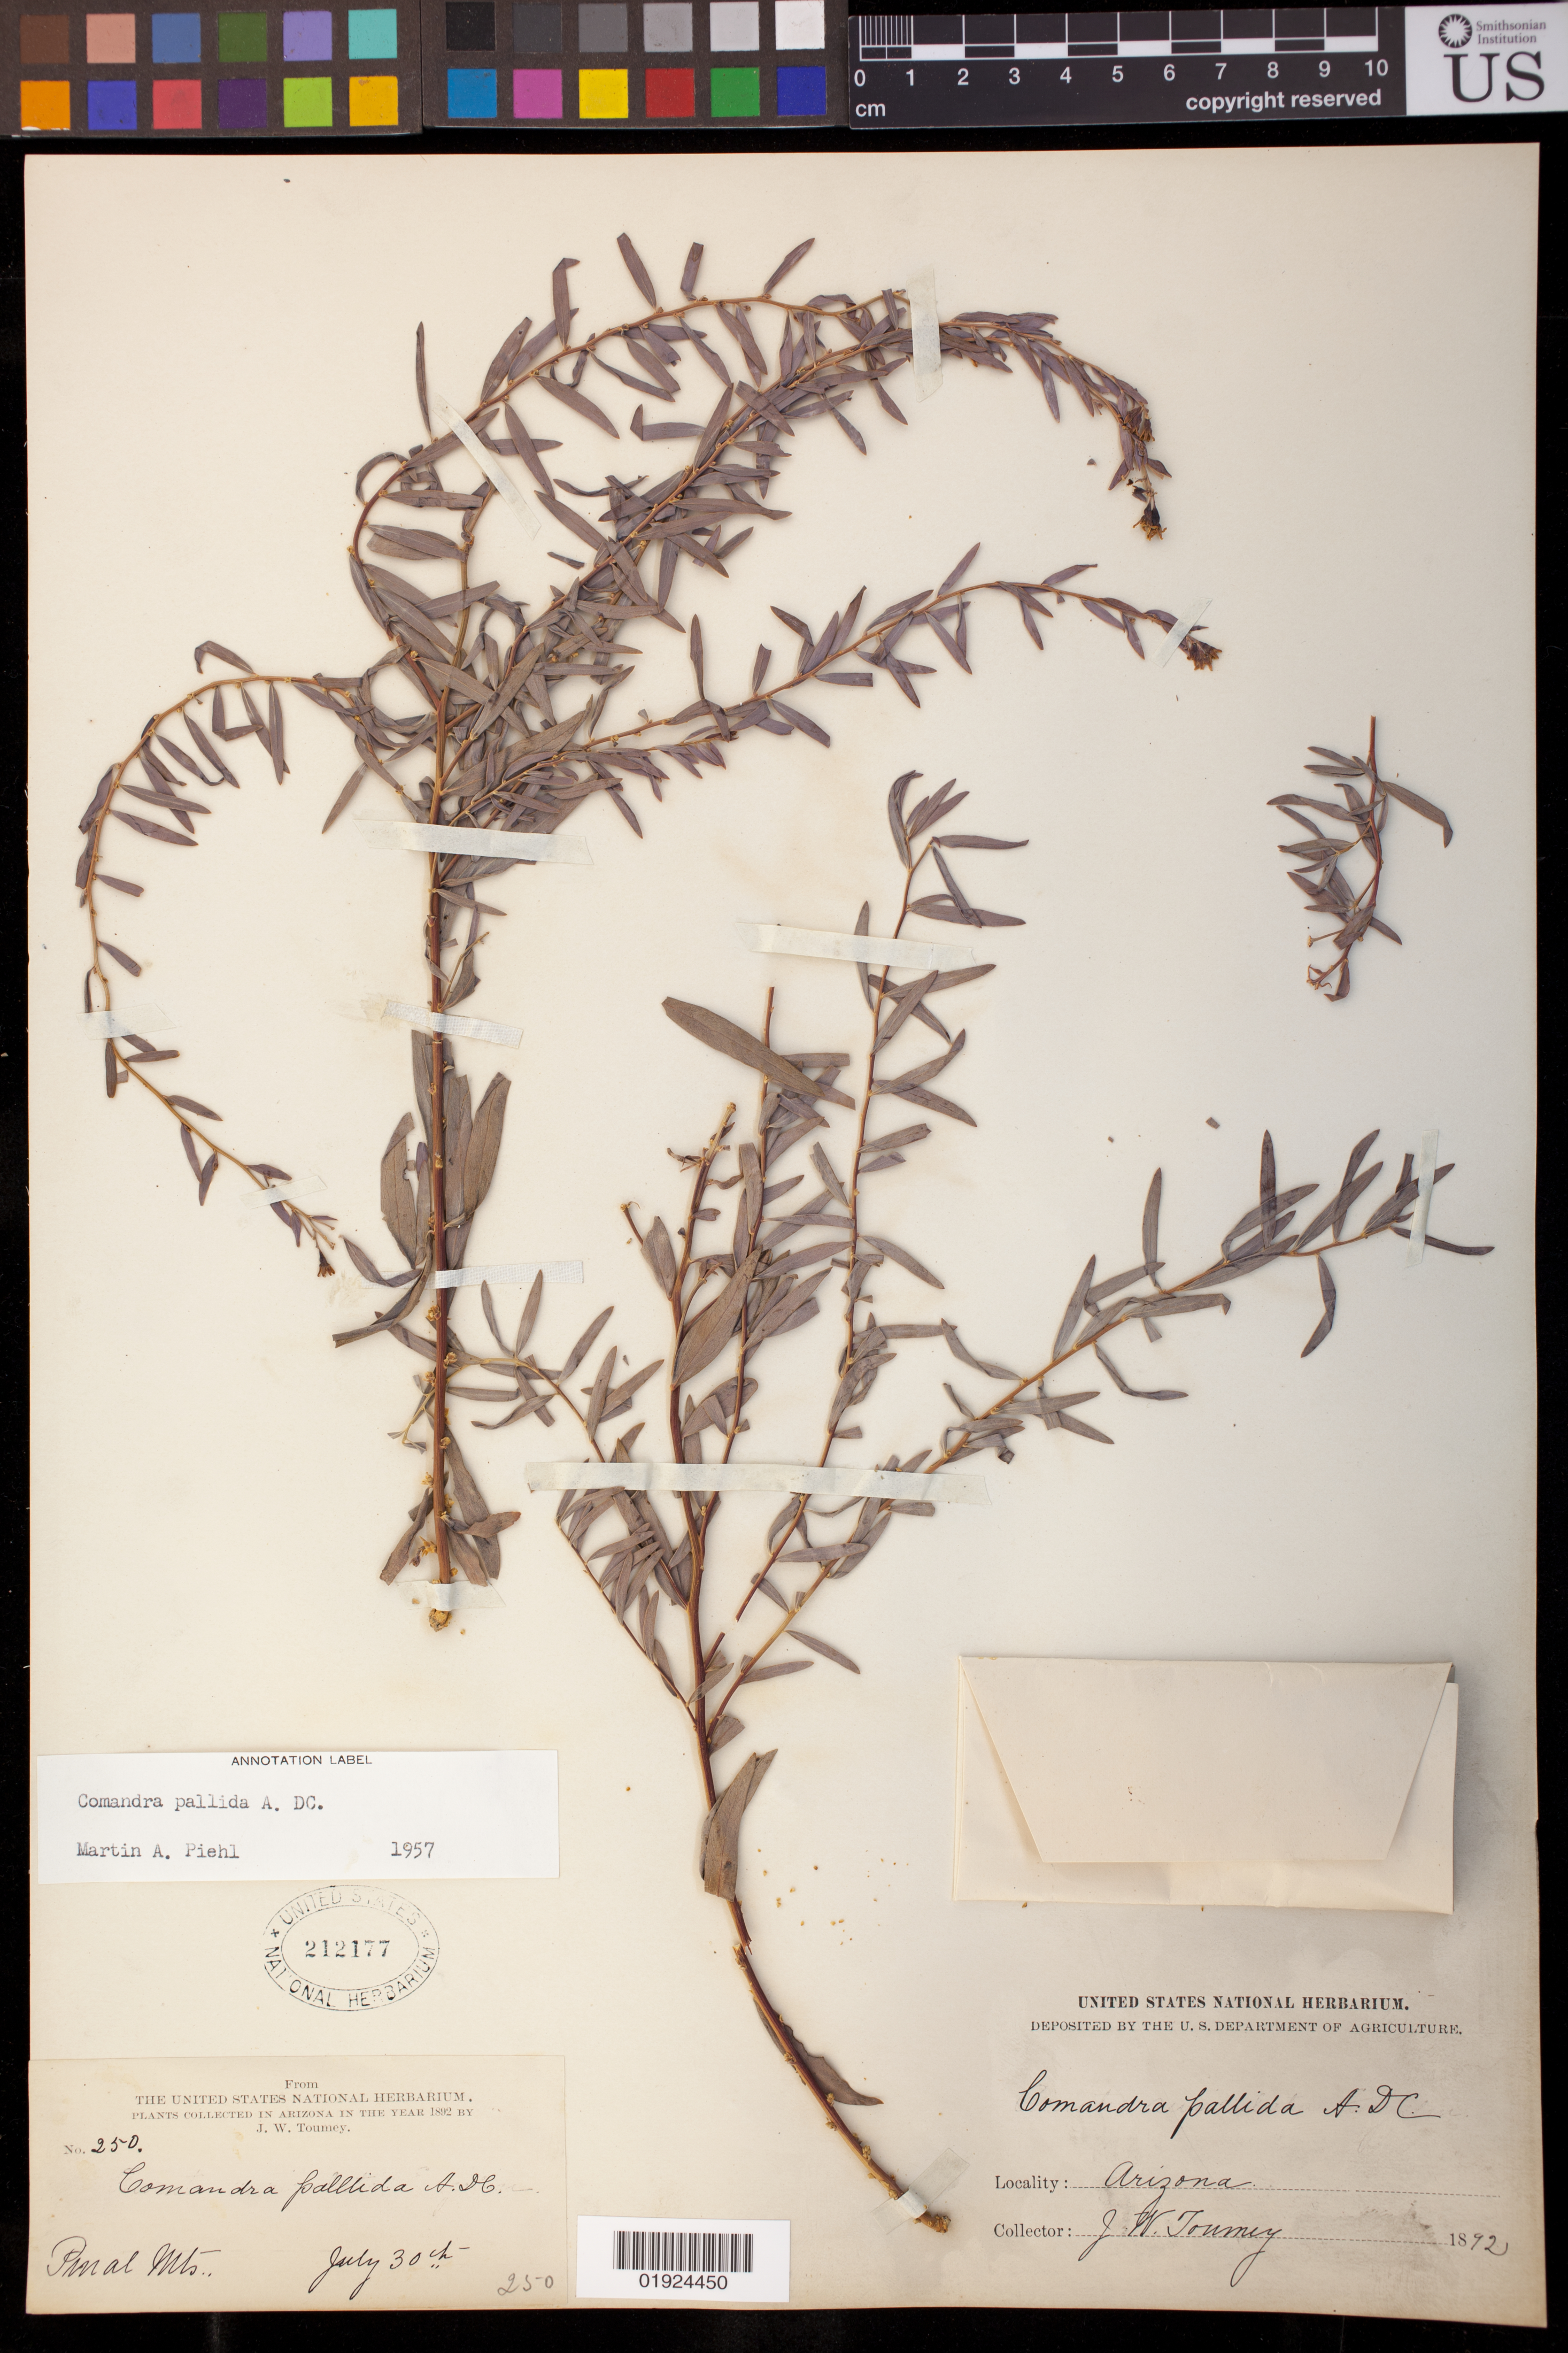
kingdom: Plantae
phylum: Tracheophyta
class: Magnoliopsida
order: Santalales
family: Comandraceae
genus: Comandra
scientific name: Comandra pallida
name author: A. DC.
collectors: J. W. Toumey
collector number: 250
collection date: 1892-07-30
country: United States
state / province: Arizona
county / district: Gila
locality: Pinal Mts.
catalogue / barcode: US 212177